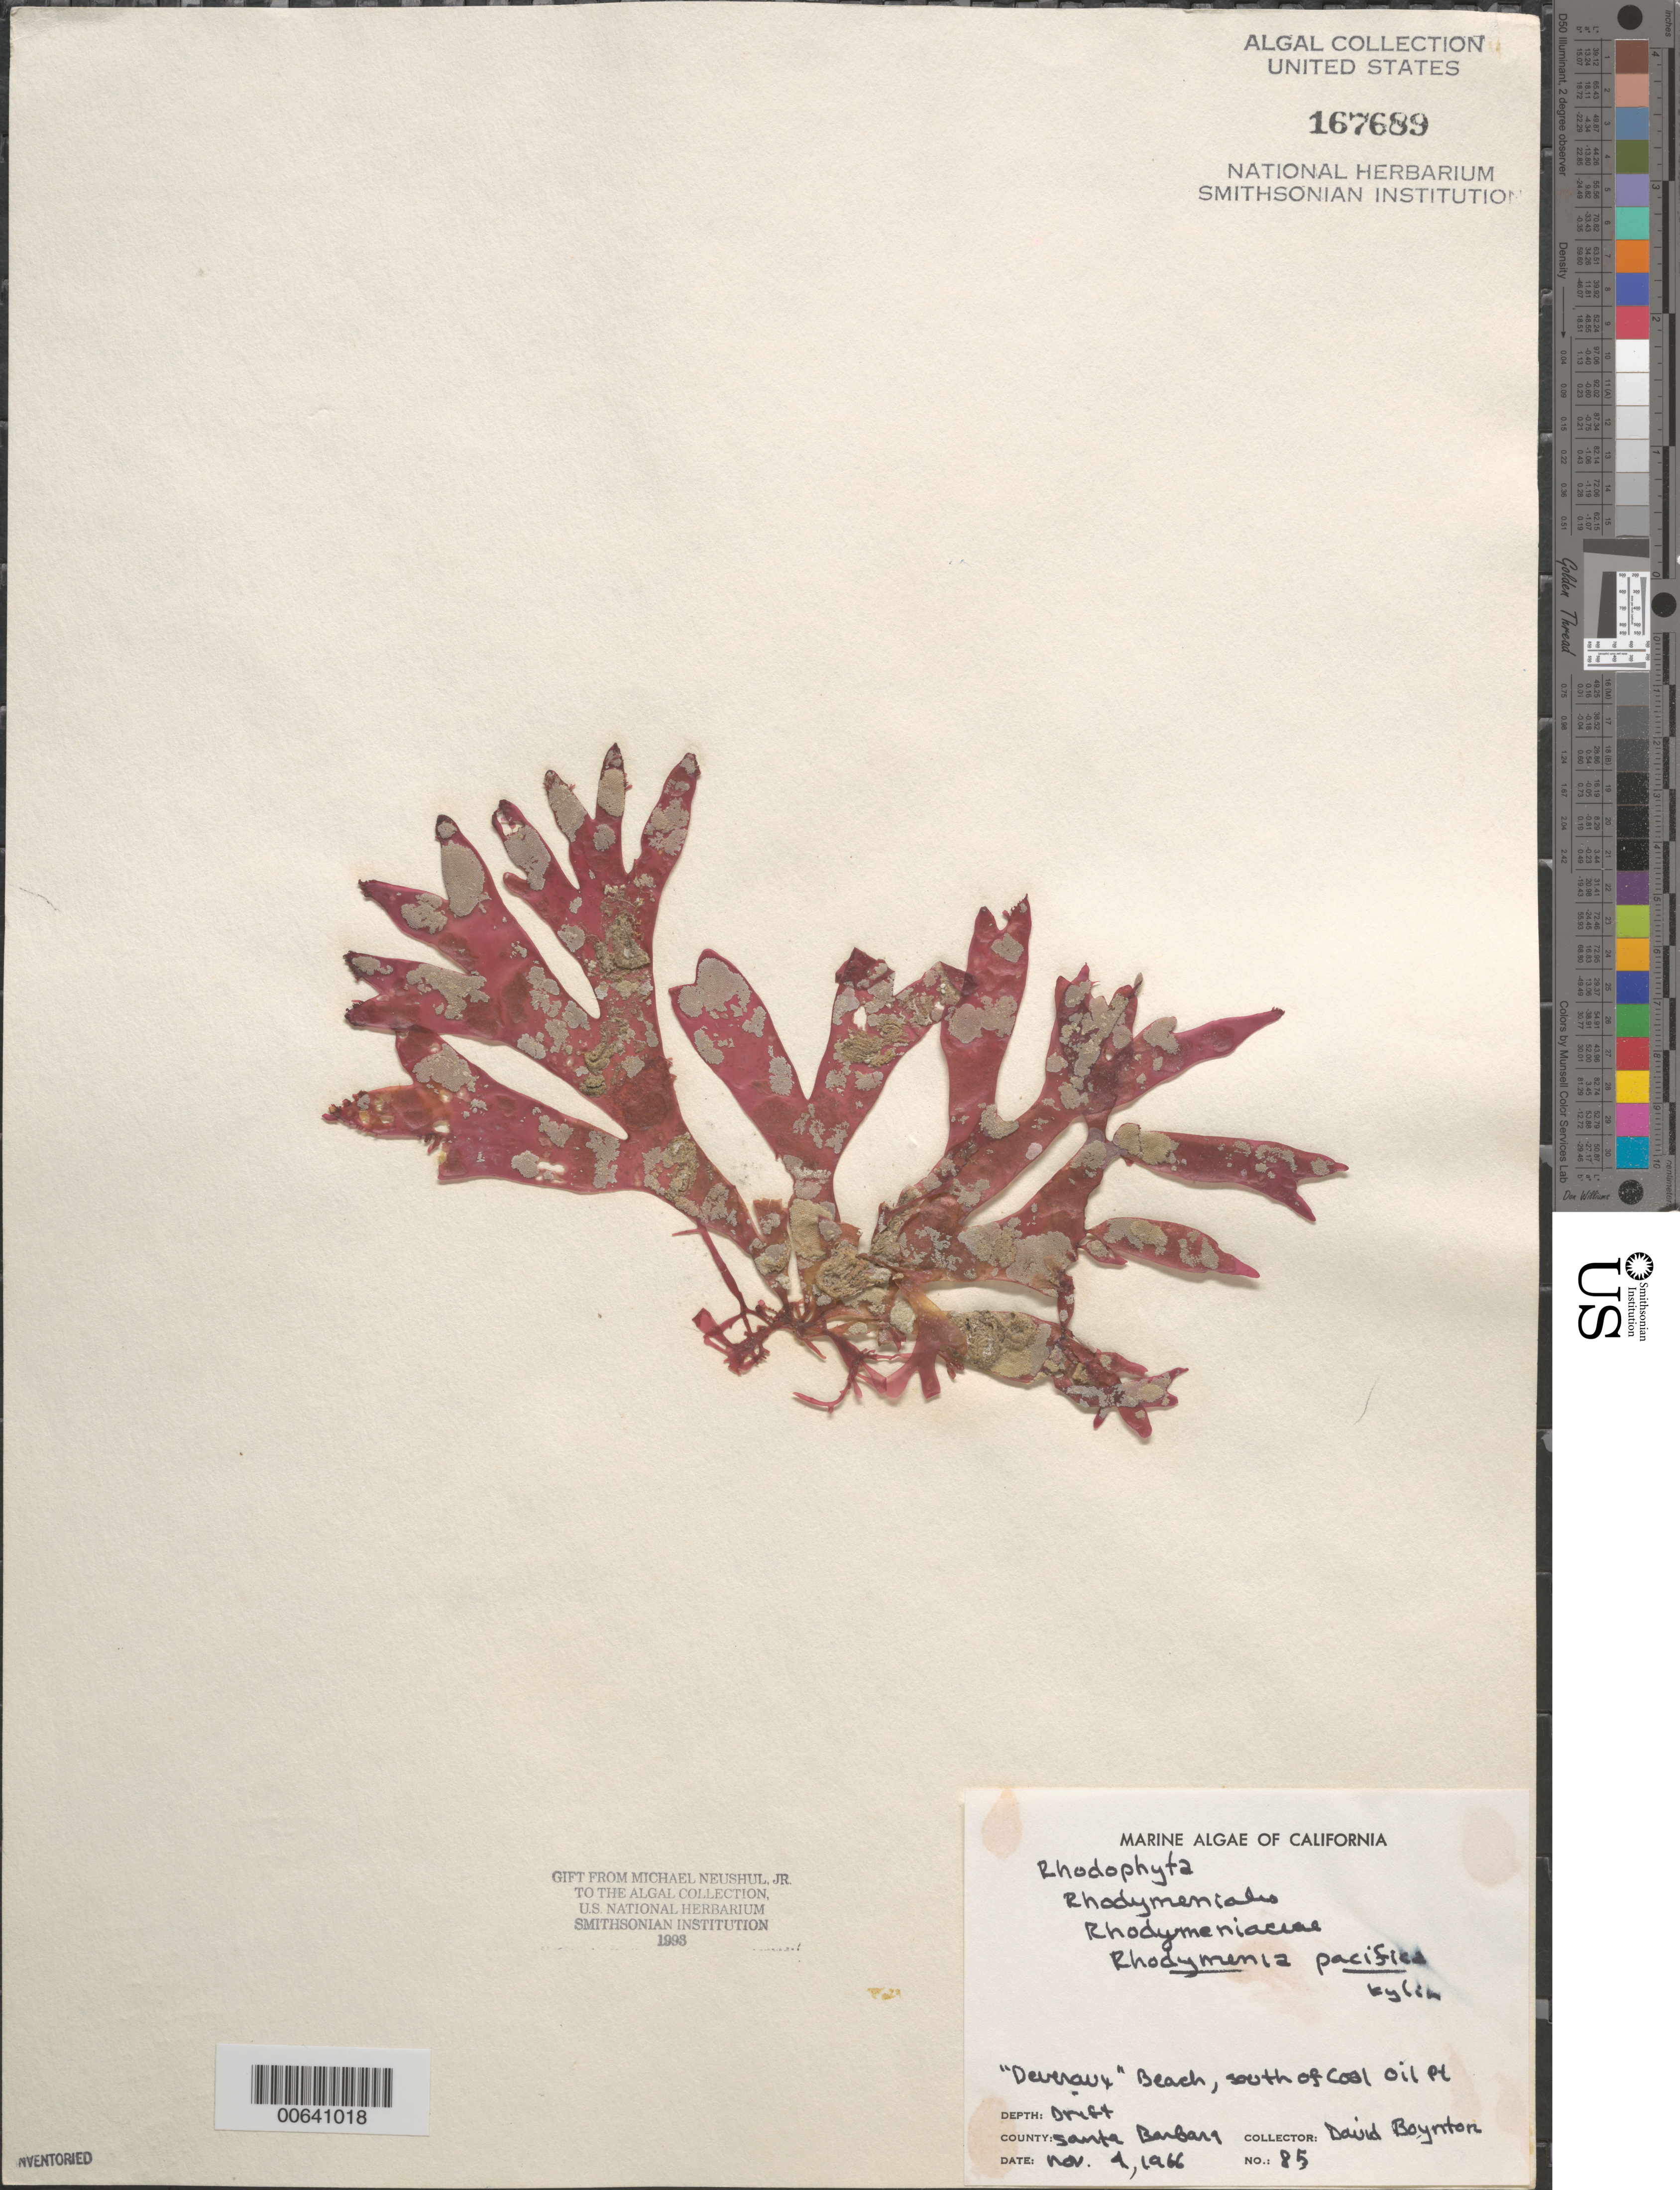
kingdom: Plantae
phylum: Rhodophyta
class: Florideophyceae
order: Rhodymeniales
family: Rhodymeniaceae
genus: Rhodymenia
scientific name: Rhodymenia pacifica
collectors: D. Boynton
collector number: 85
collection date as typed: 04 Nov 1966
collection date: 1966-11-04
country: United States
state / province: California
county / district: Santa Barbara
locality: Deveraux Beach, south of Coal Oil Point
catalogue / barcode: US 167689